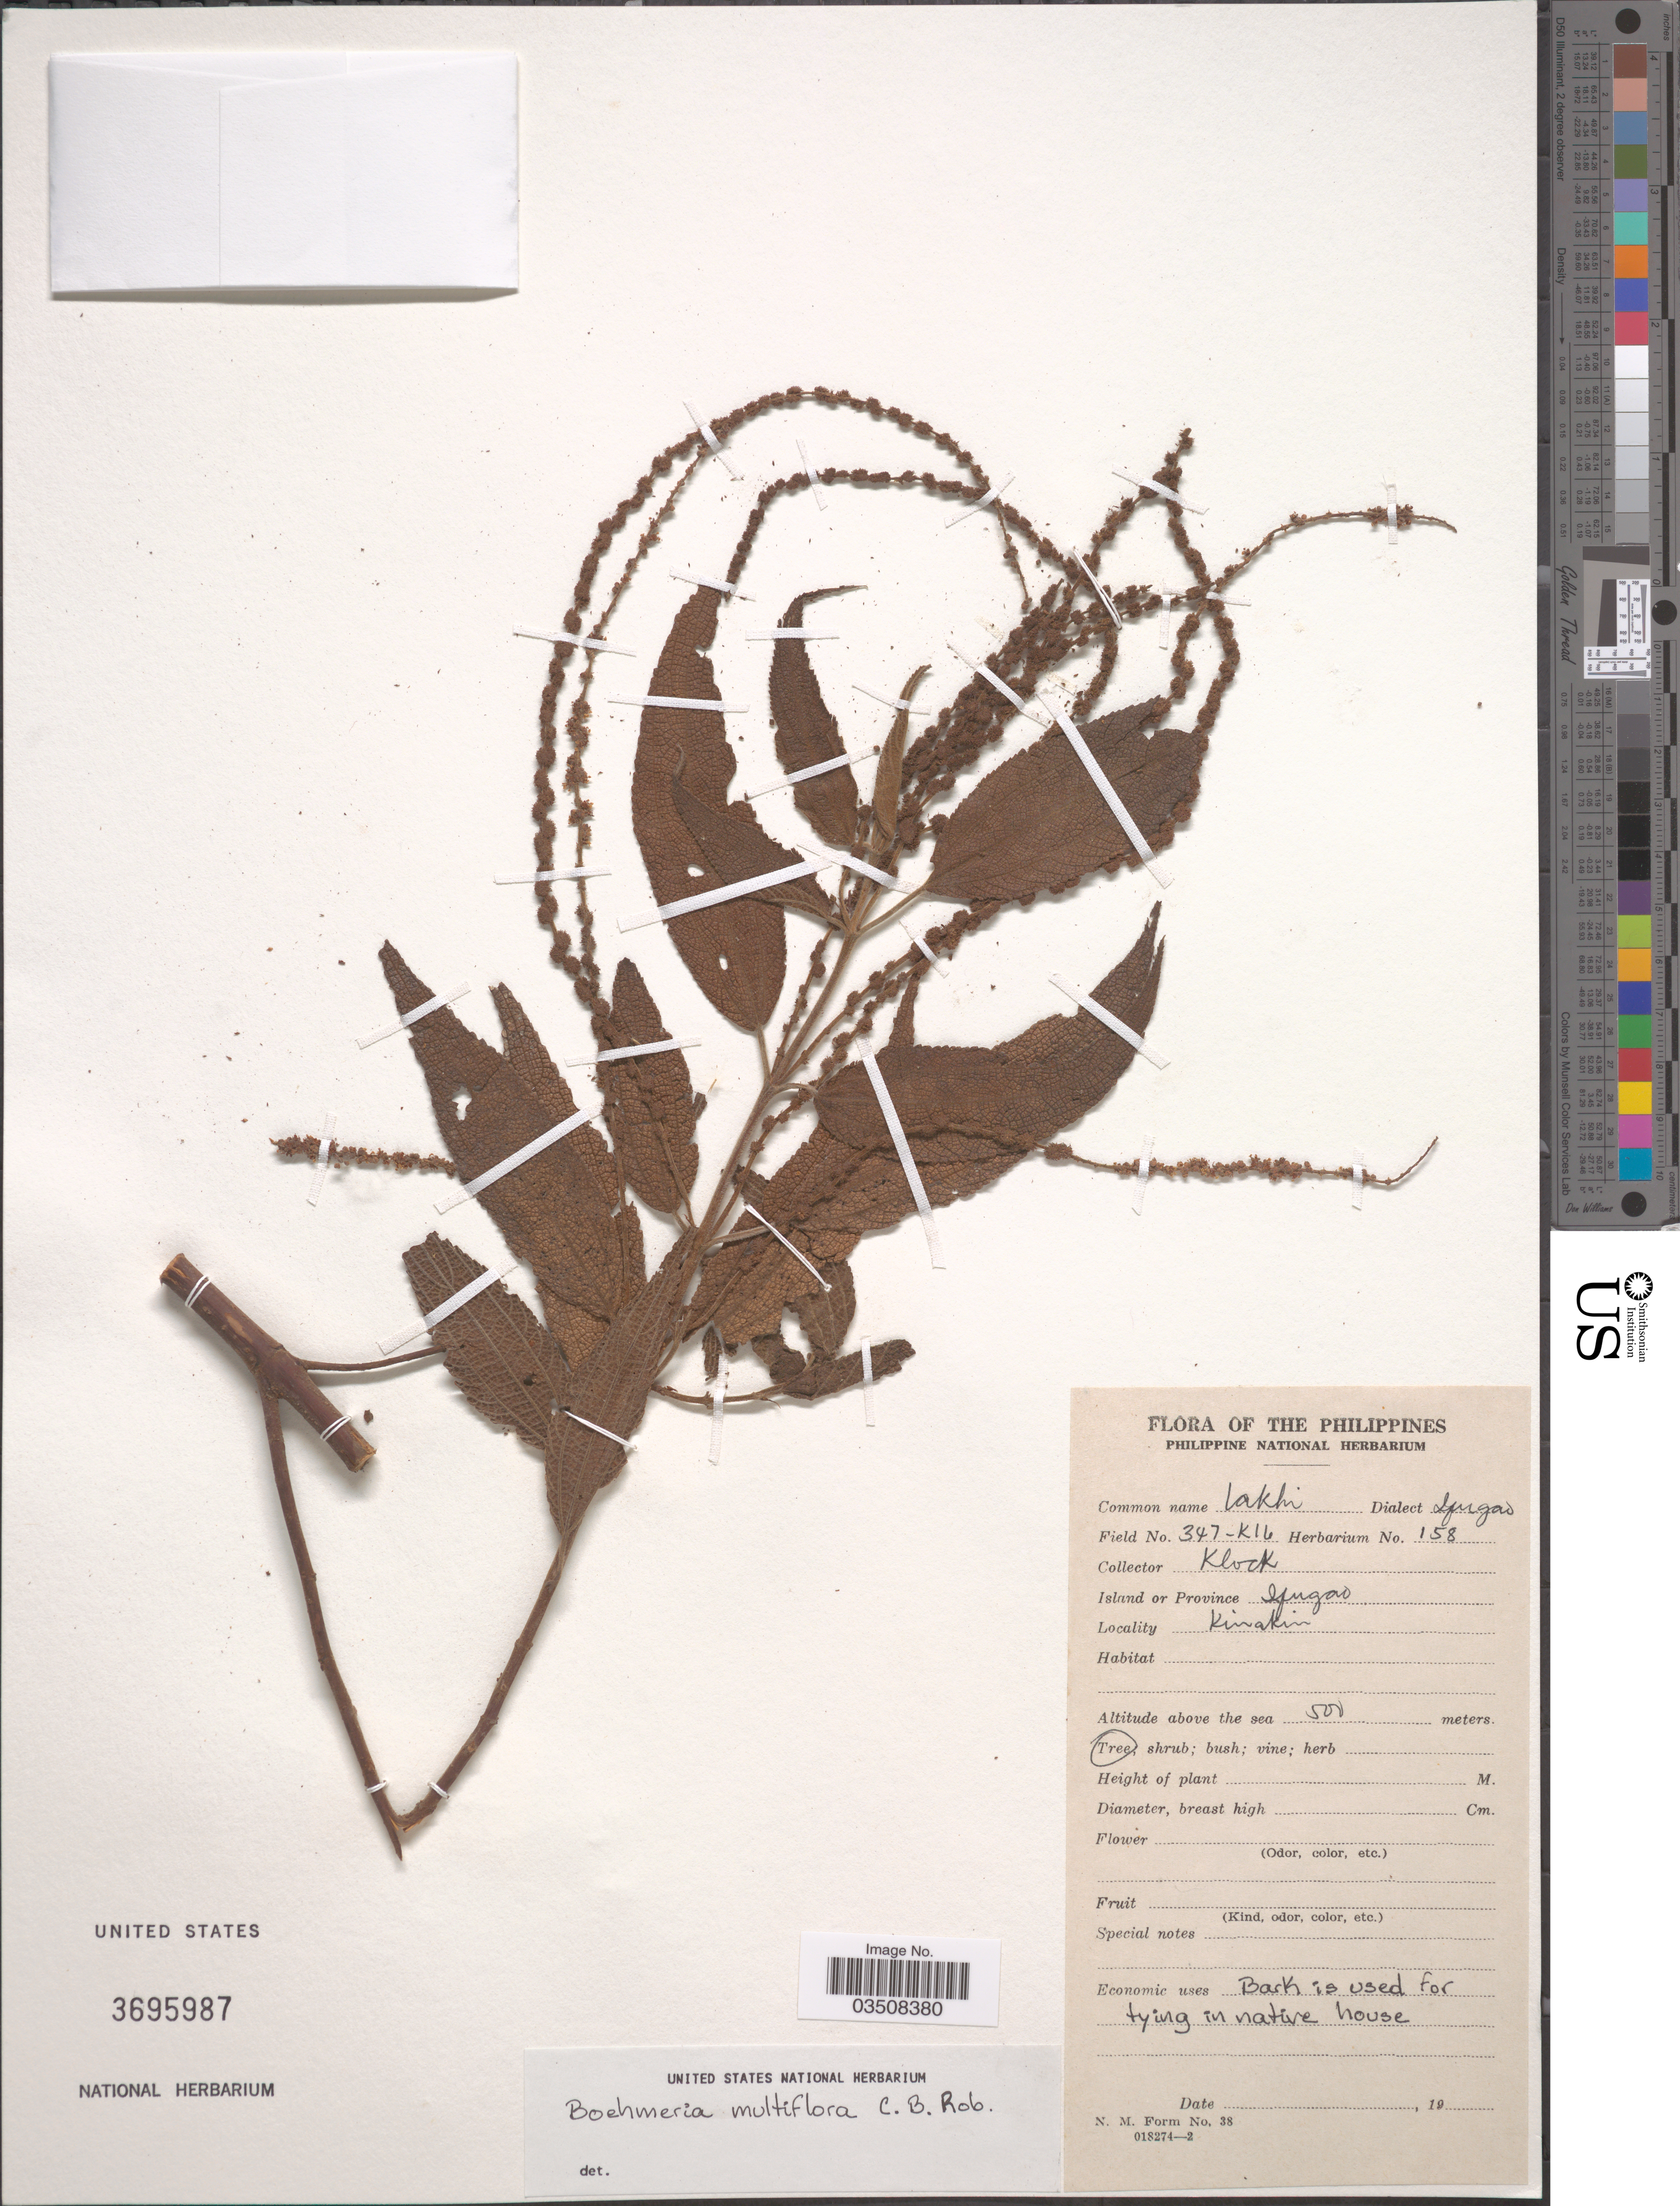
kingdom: Plantae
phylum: Tracheophyta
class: Magnoliopsida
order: Rosales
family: Urticaceae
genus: Boehmeria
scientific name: Boehmeria multiflora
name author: C.B. Rob.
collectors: Klock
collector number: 347-K16/158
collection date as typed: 19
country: Philippines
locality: Island or Province Ifugao. Kinakin.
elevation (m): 500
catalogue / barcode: US 3695987